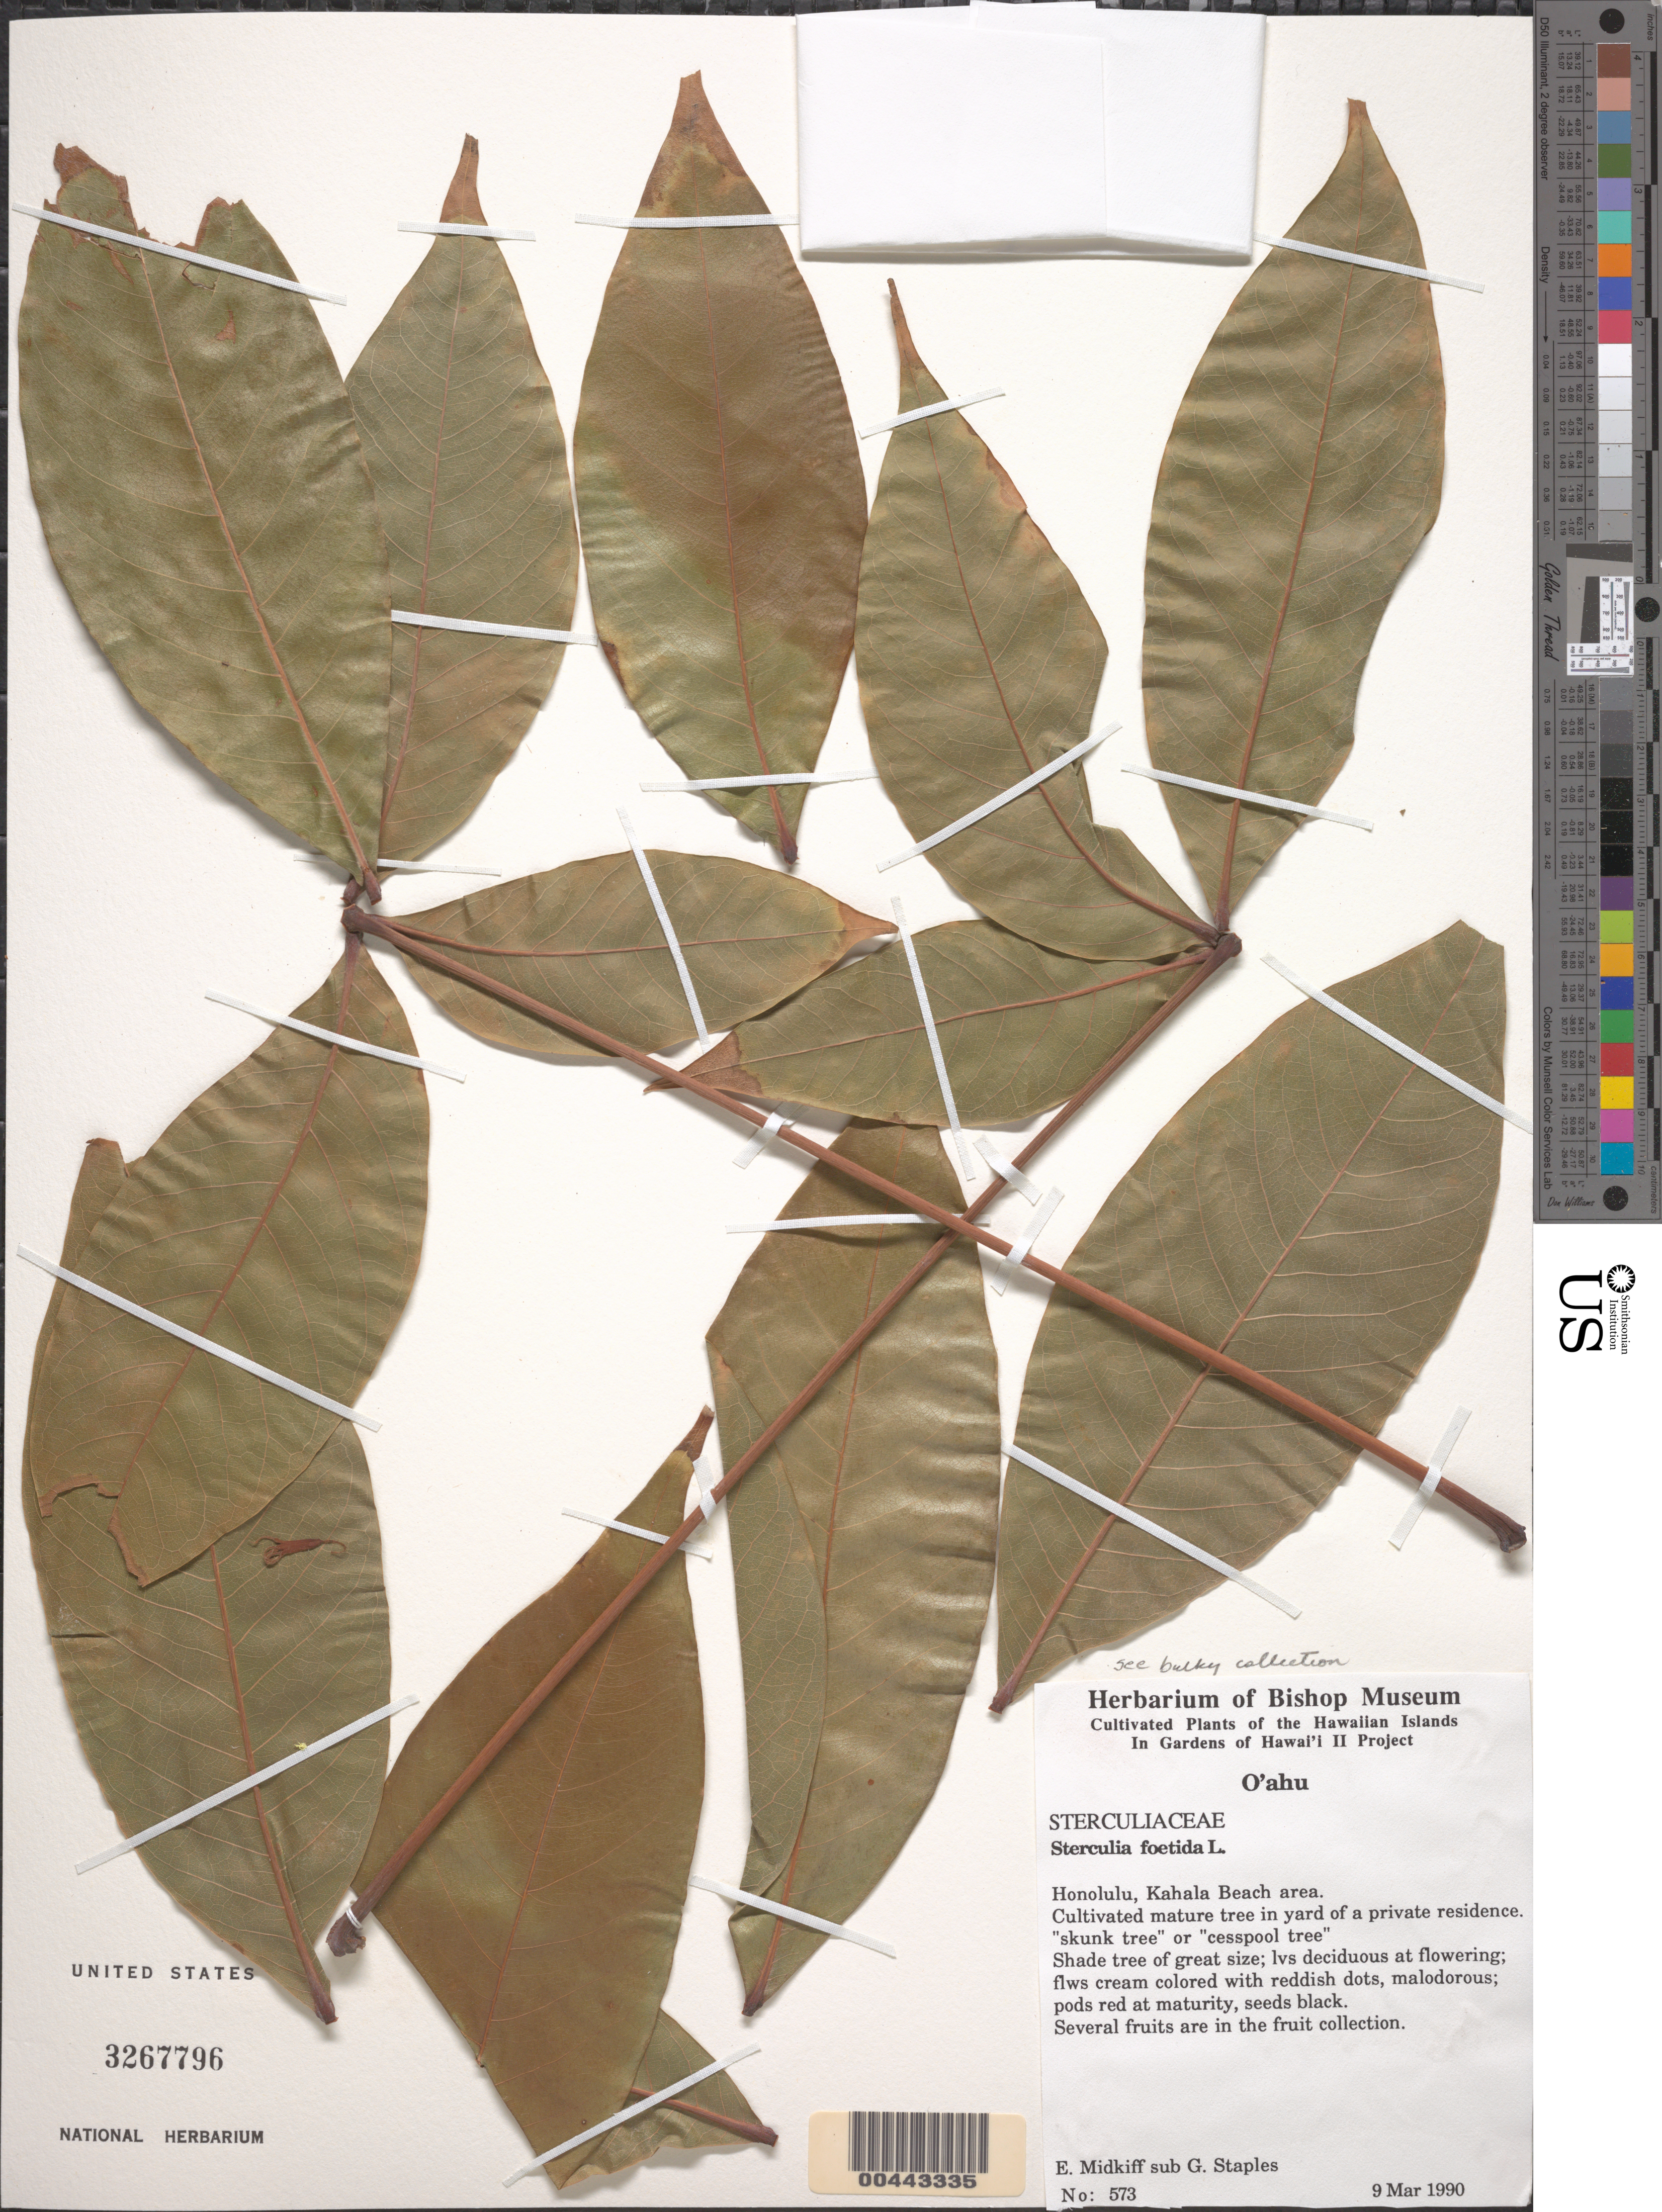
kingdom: Plantae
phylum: Tracheophyta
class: Magnoliopsida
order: Malvales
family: Malvaceae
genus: Sterculia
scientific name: Sterculia foetida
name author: L.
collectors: E. Midkiff & G. Staples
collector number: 573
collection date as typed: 9 Mar 1990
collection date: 1990-03-09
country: United States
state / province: Hawaii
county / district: Honolulu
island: Oahu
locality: Honolulu, Kahala Beach area, Gardens of Hawaii II Project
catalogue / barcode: US 3267796